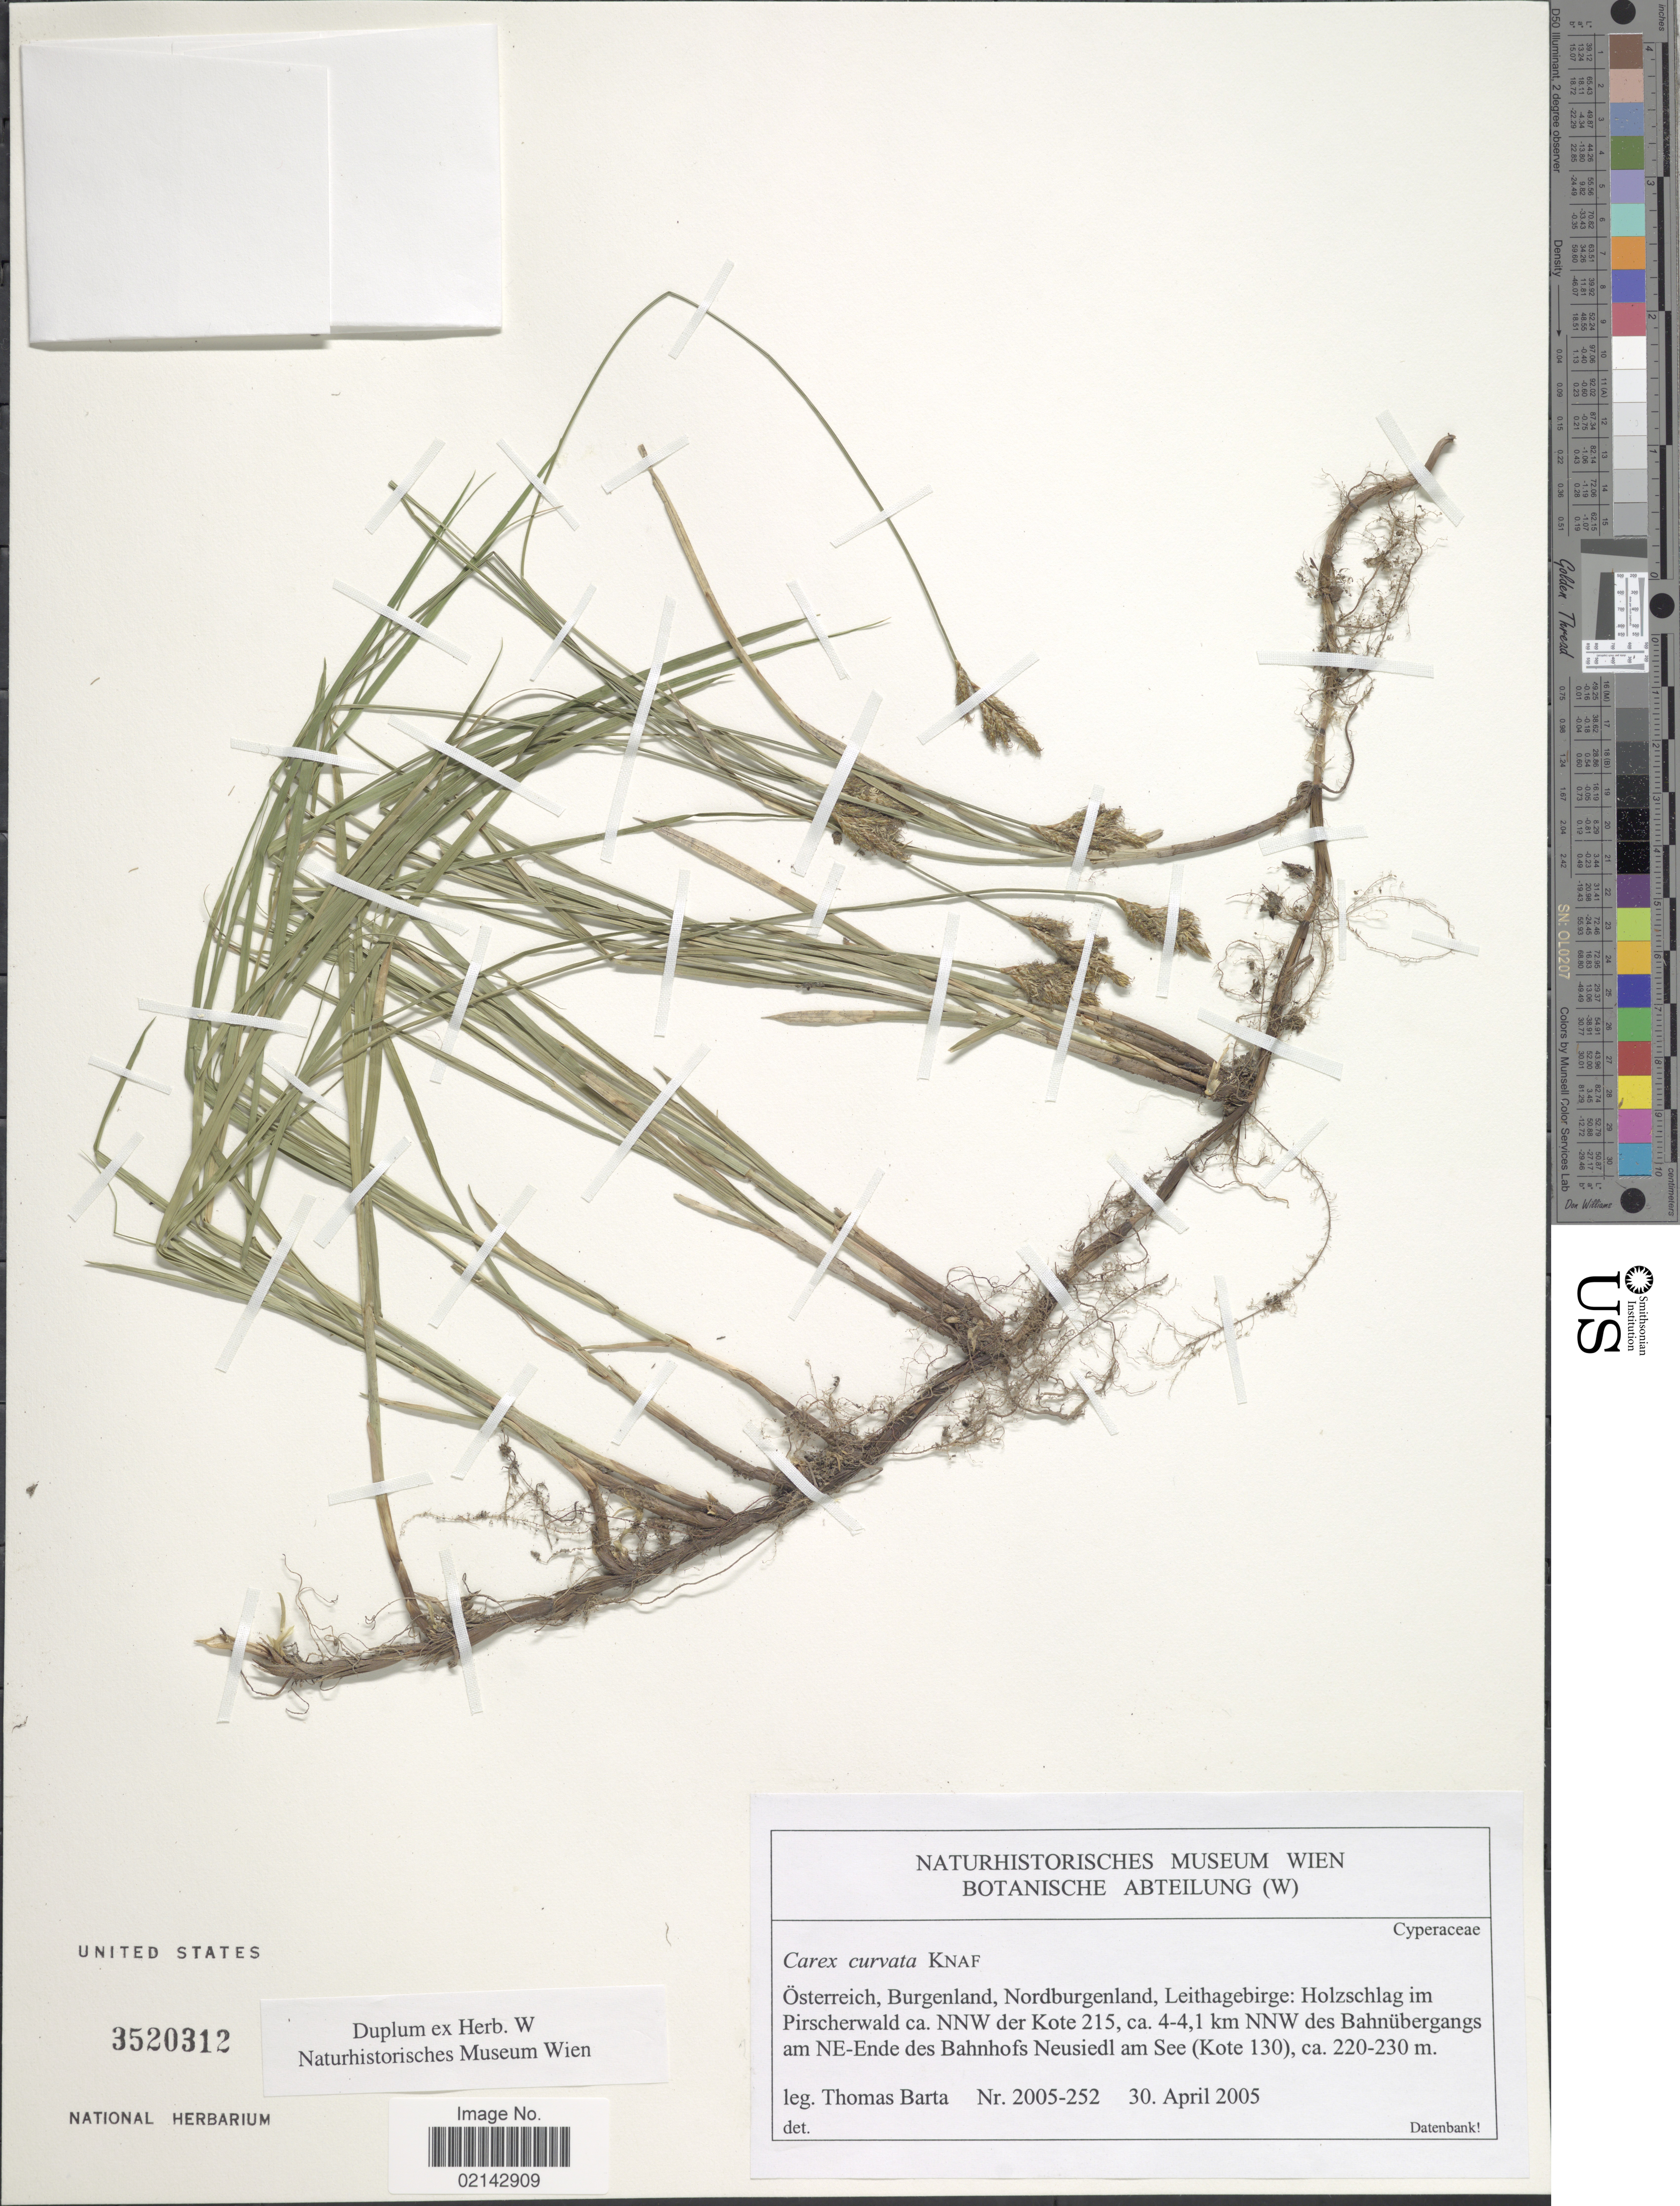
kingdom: Plantae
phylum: Tracheophyta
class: Liliopsida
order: Poales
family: Cyperaceae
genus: Carex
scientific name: Carex curvata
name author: Knaf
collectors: T. Barta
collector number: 2005-252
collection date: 2005-04-30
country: Austria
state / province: Burgenland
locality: Burgenland, Nordburgenland, Leithagebirge: Holzschlag im Pirscherwald ca. NNW der Kote 215, ca 4-4, 1 km NNW des Bahnubergangs am NE-Ende des Bahnofs Neusiedl am See (Kote 130).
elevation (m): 220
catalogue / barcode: US 3520312